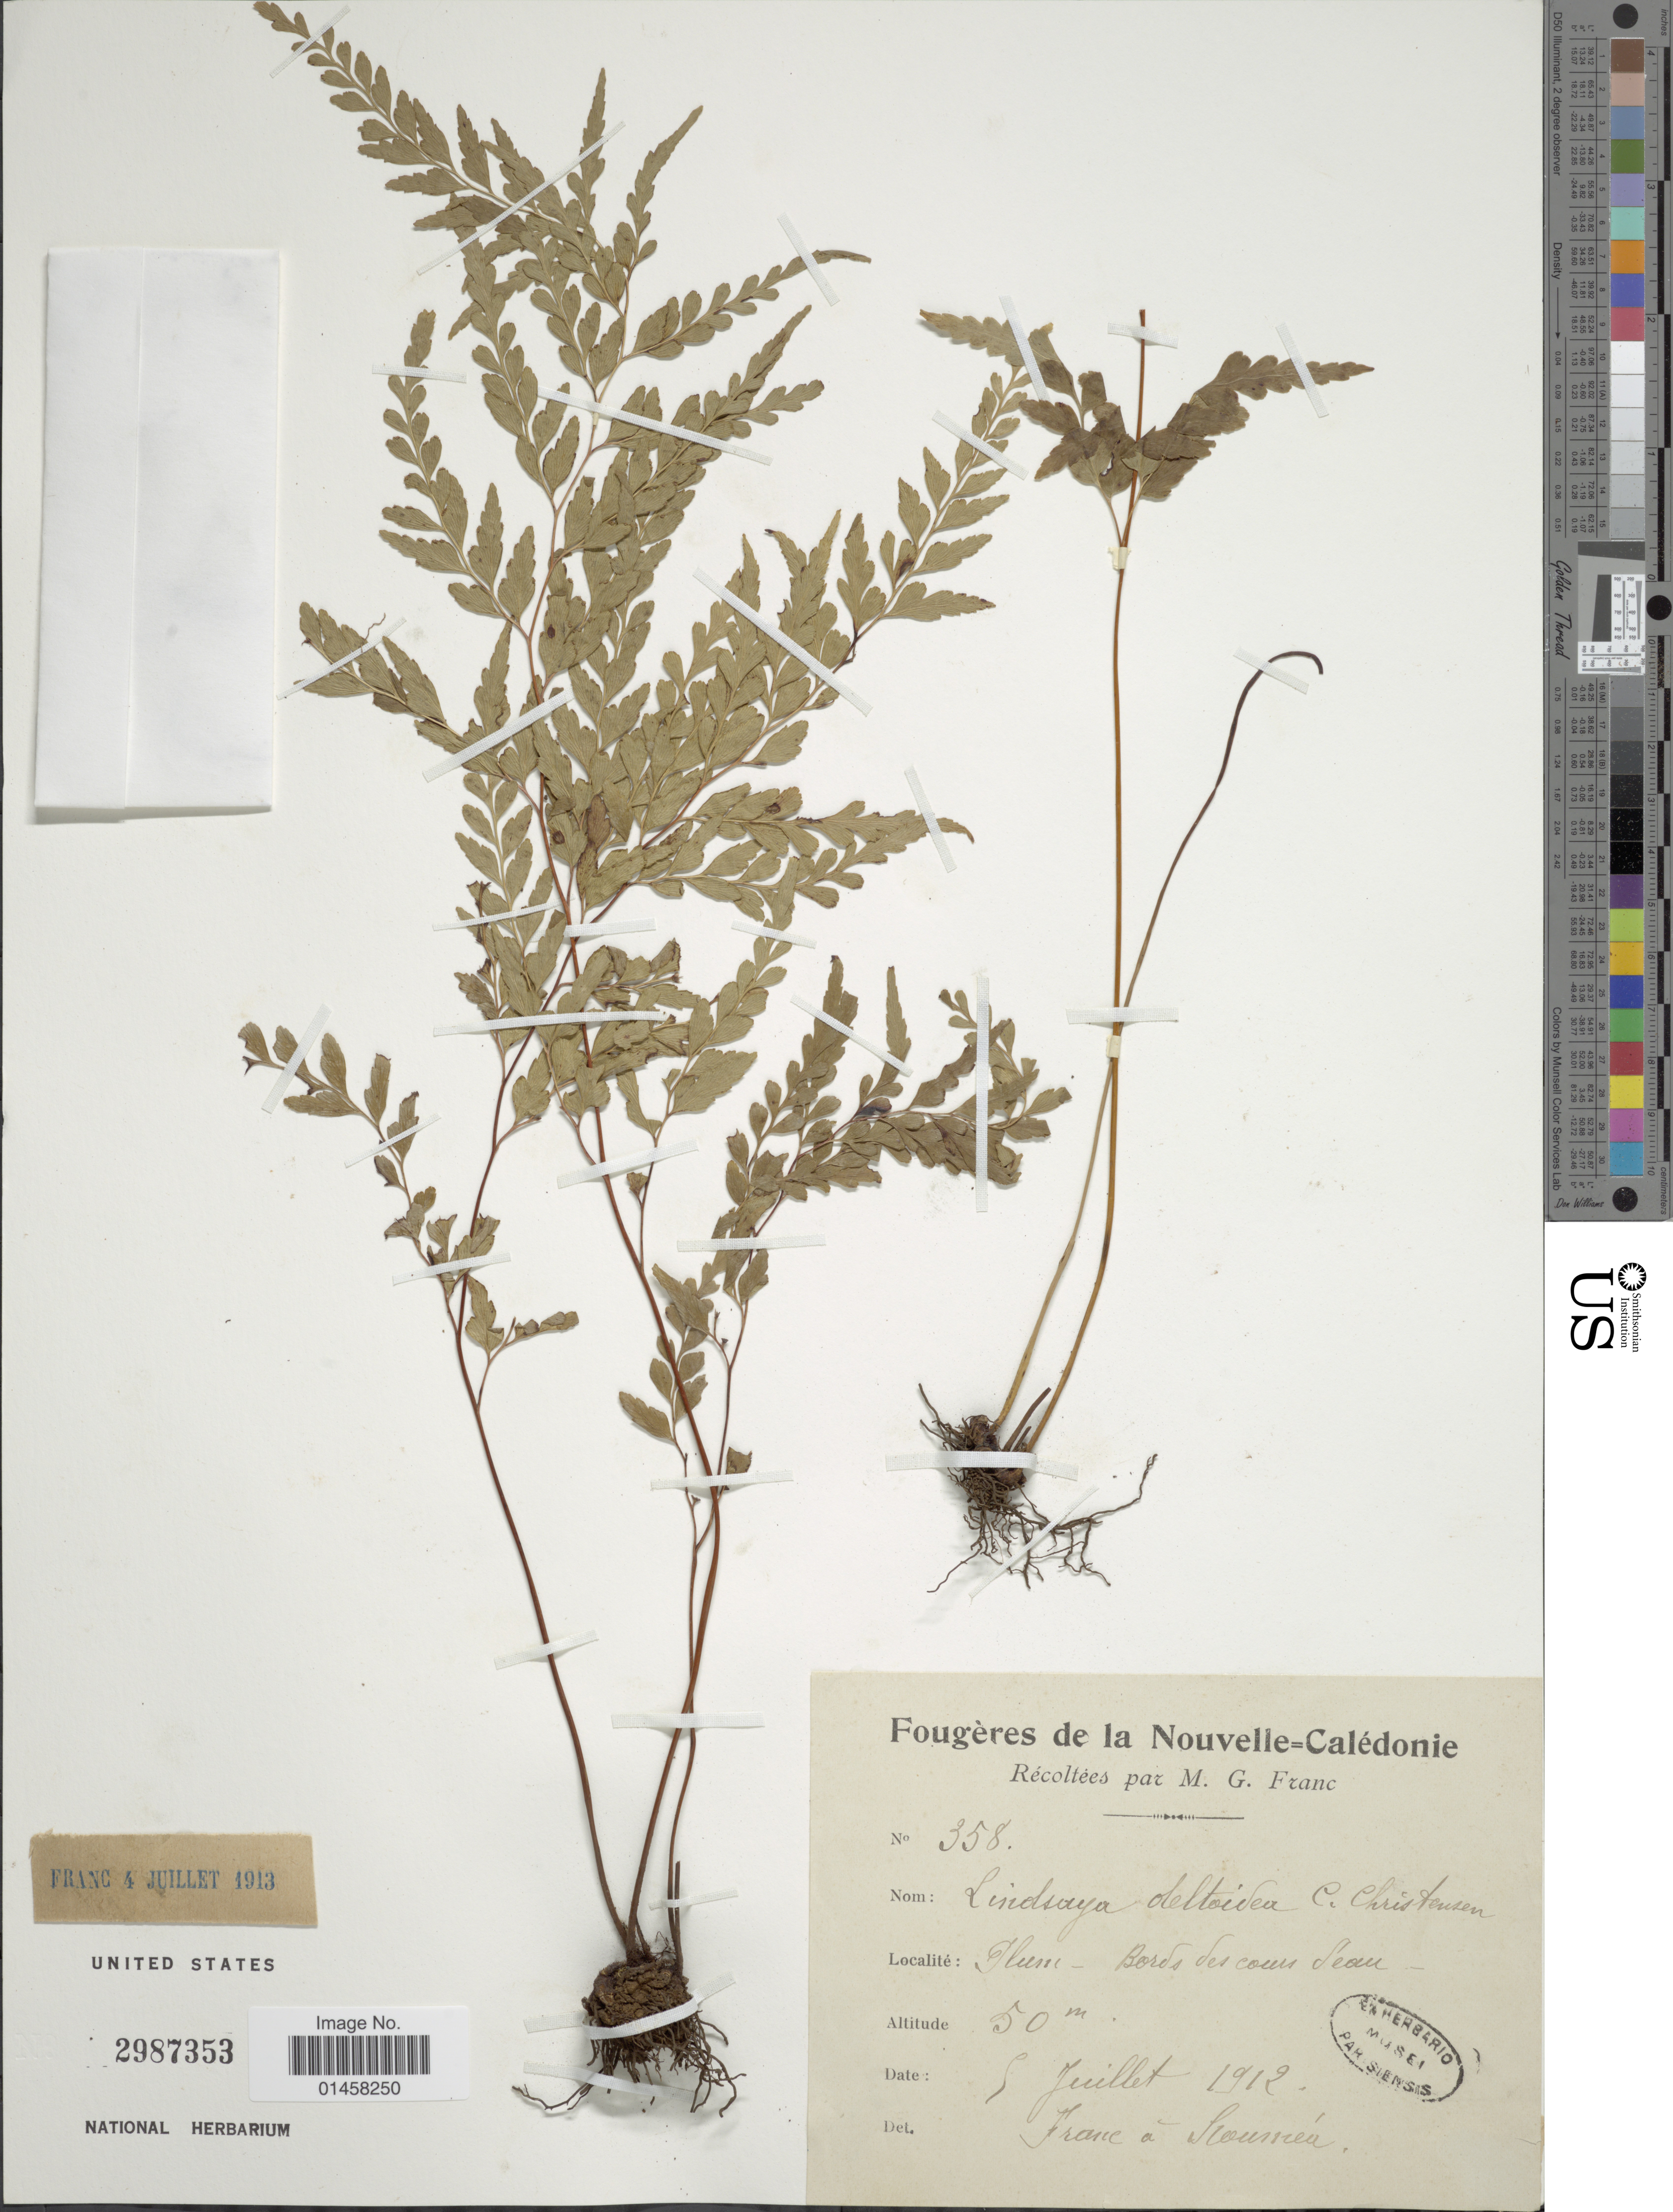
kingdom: Plantae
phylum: Tracheophyta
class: Polypodiopsida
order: Polypodiales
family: Lindsaeaceae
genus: Sphenomeris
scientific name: Sphenomeris deltoidea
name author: (C. Chr.) Copel.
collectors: Franc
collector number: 358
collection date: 1912-07-05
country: New Caledonia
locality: La Nouvelle-Calédonie. Plum - Bords des cours d'eau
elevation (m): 50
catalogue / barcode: US 2987353